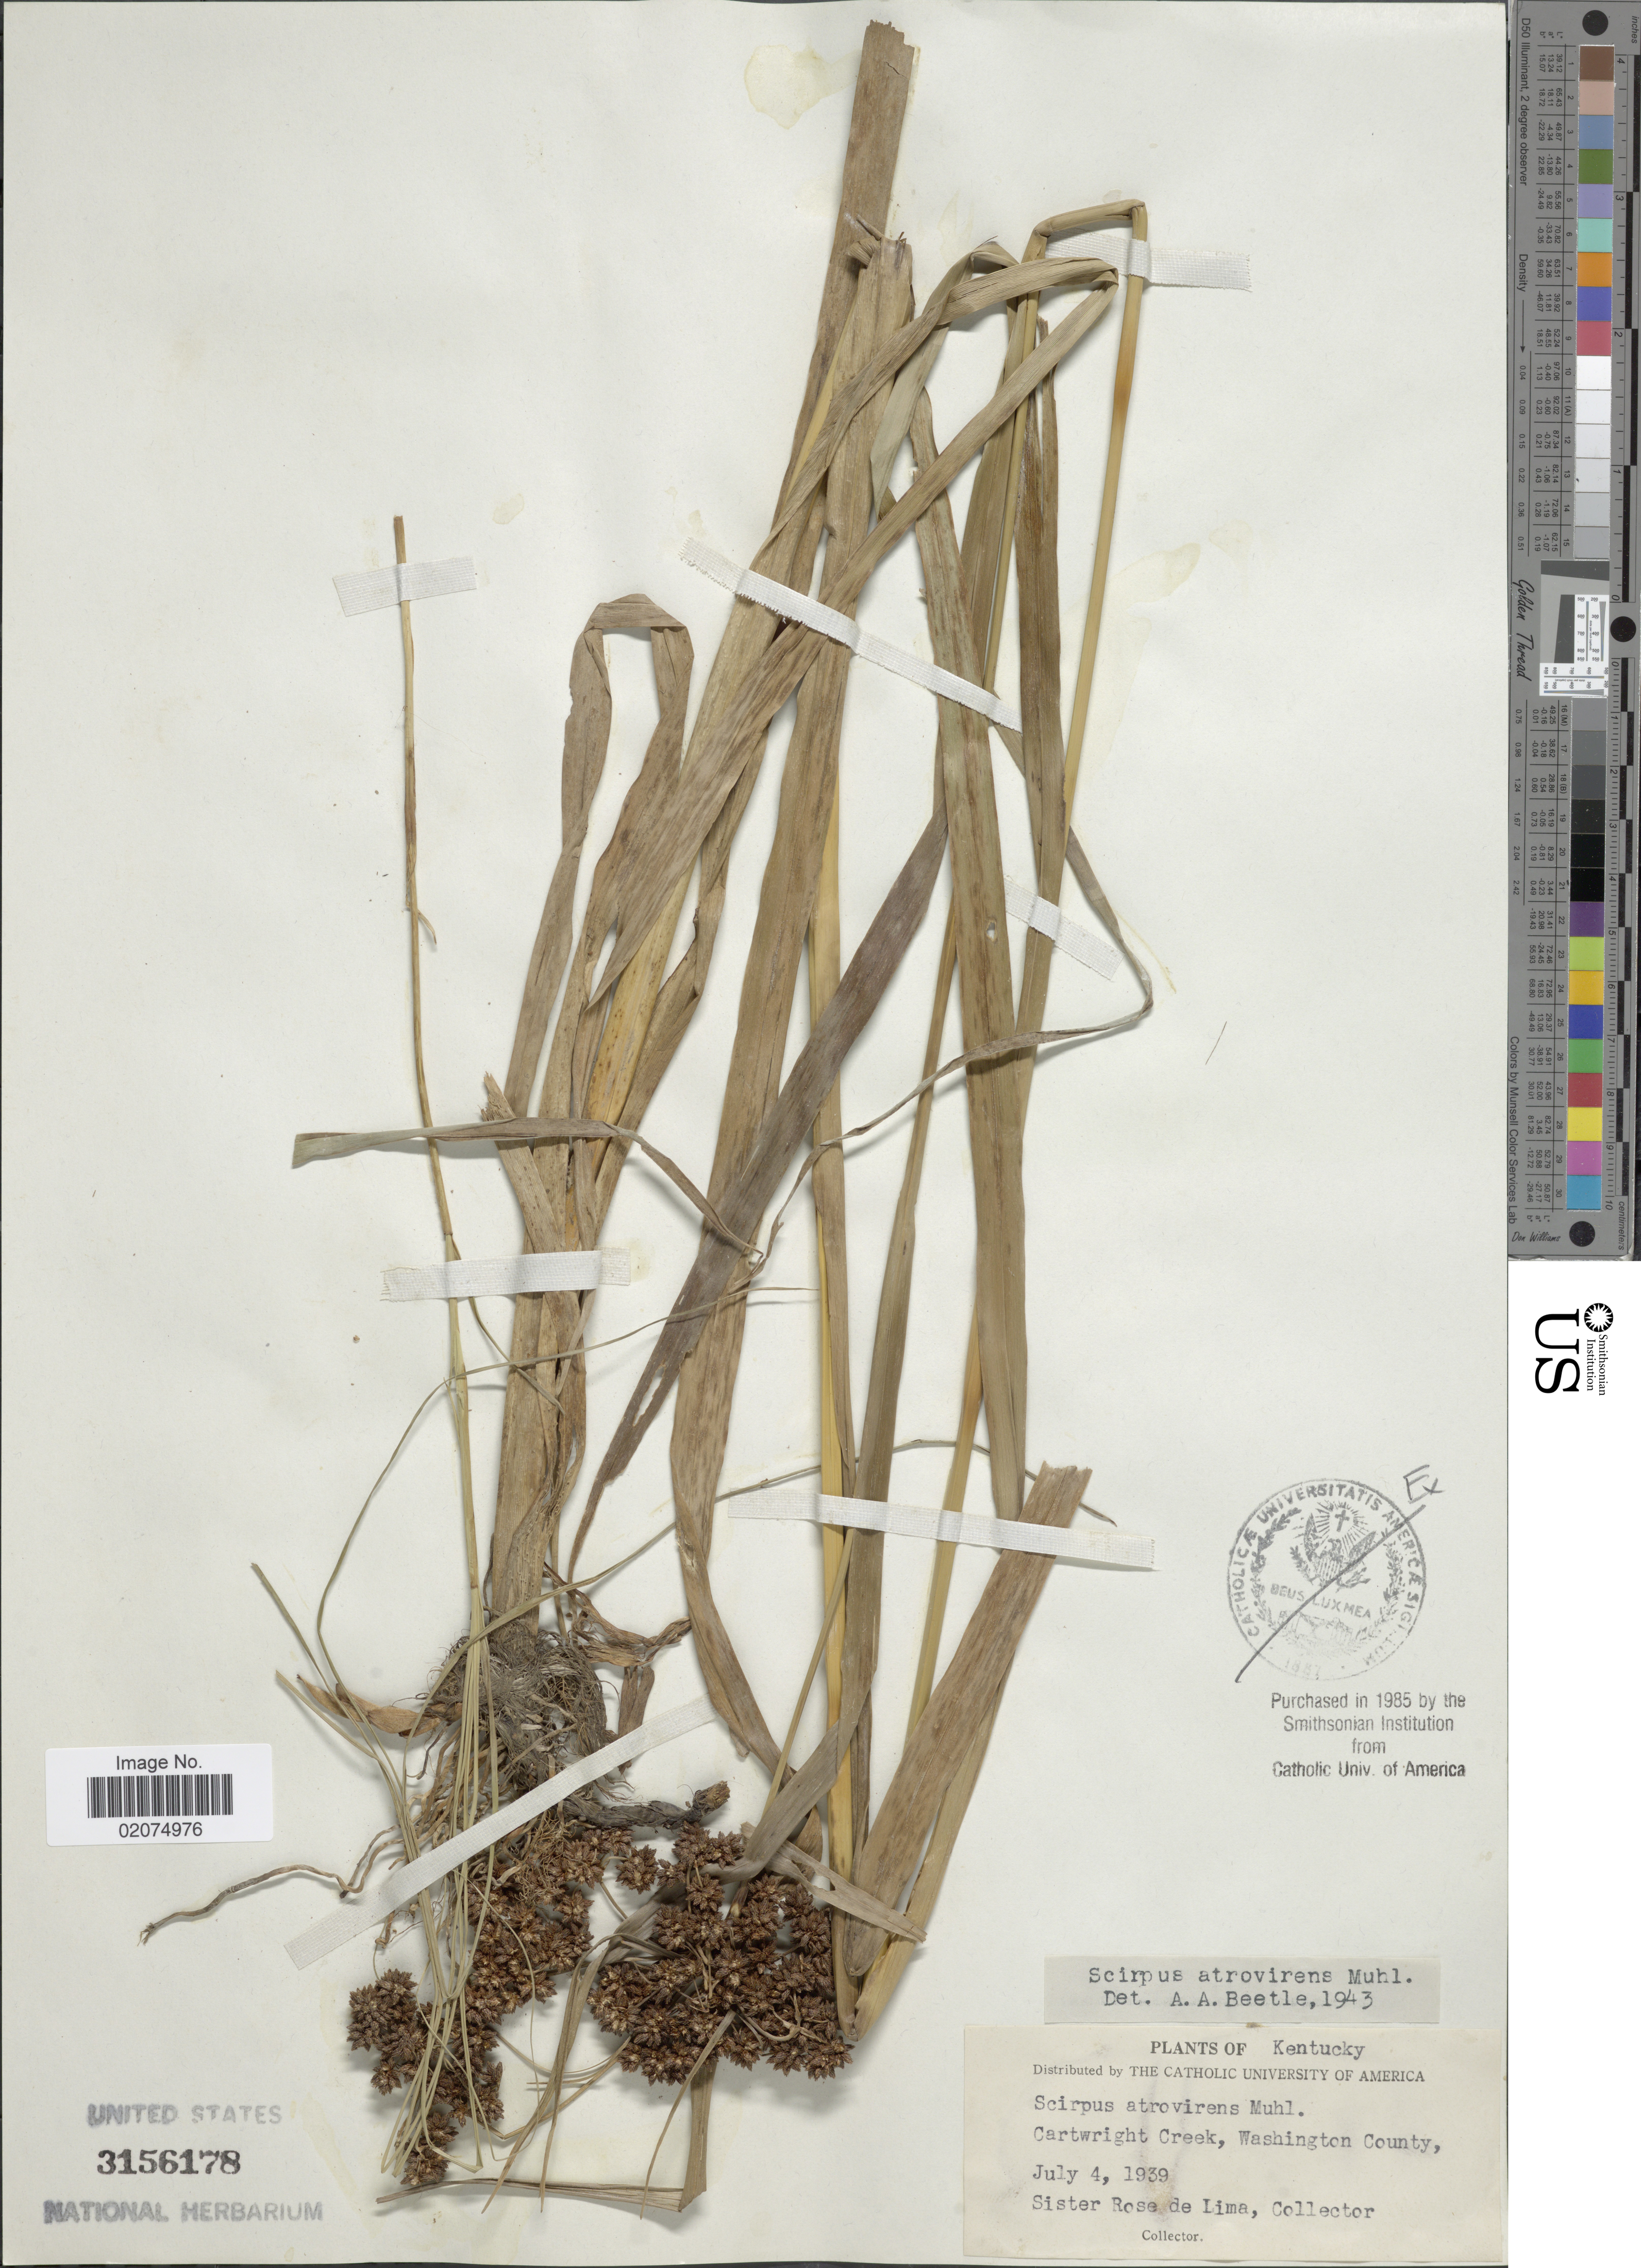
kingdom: Plantae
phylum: Tracheophyta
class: Liliopsida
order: Poales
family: Cyperaceae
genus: Scirpus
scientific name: Scirpus atrovirens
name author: Willd.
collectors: R. De Lima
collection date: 1939-07-04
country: United States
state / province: Kentucky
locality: Cartwright Creek, Washington County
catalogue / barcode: US 3156178